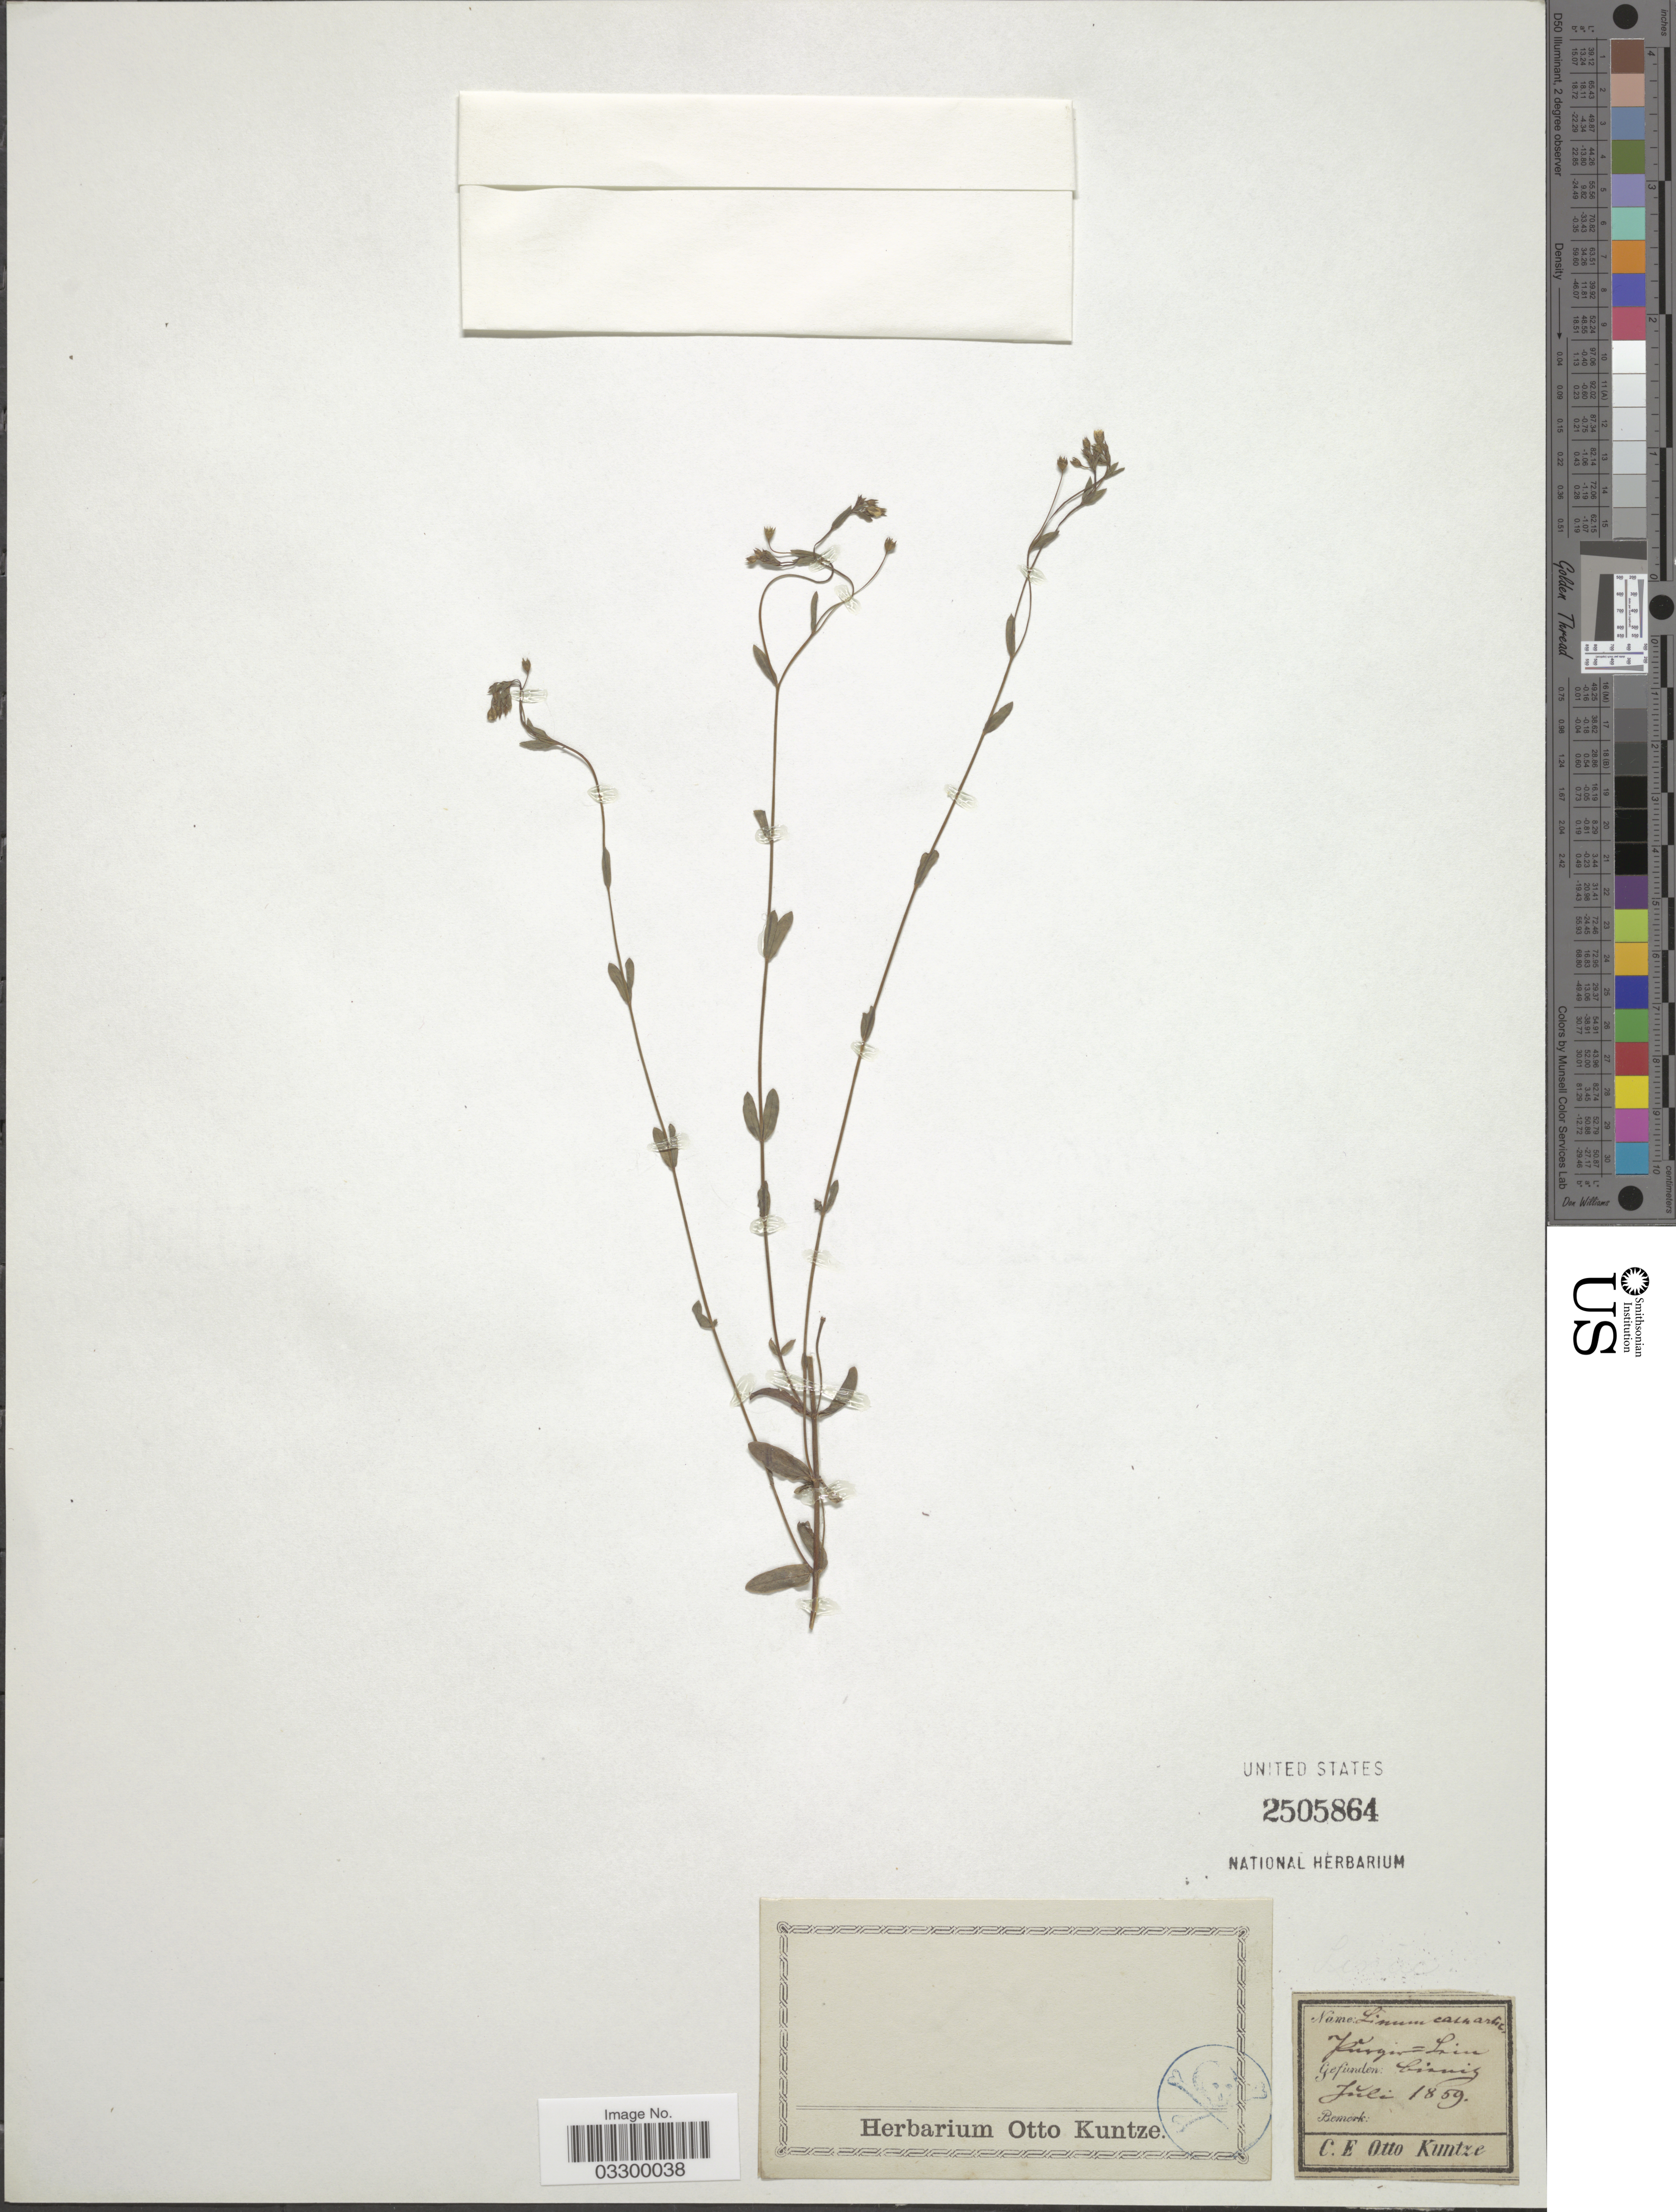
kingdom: Plantae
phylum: Tracheophyta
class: Magnoliopsida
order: Malpighiales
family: Linaceae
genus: Linum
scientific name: Linum catharticum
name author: L.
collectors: C.E.O. Kuntze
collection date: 1859-07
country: Germany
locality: Bienitz [interpreted]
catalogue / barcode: US 2505864